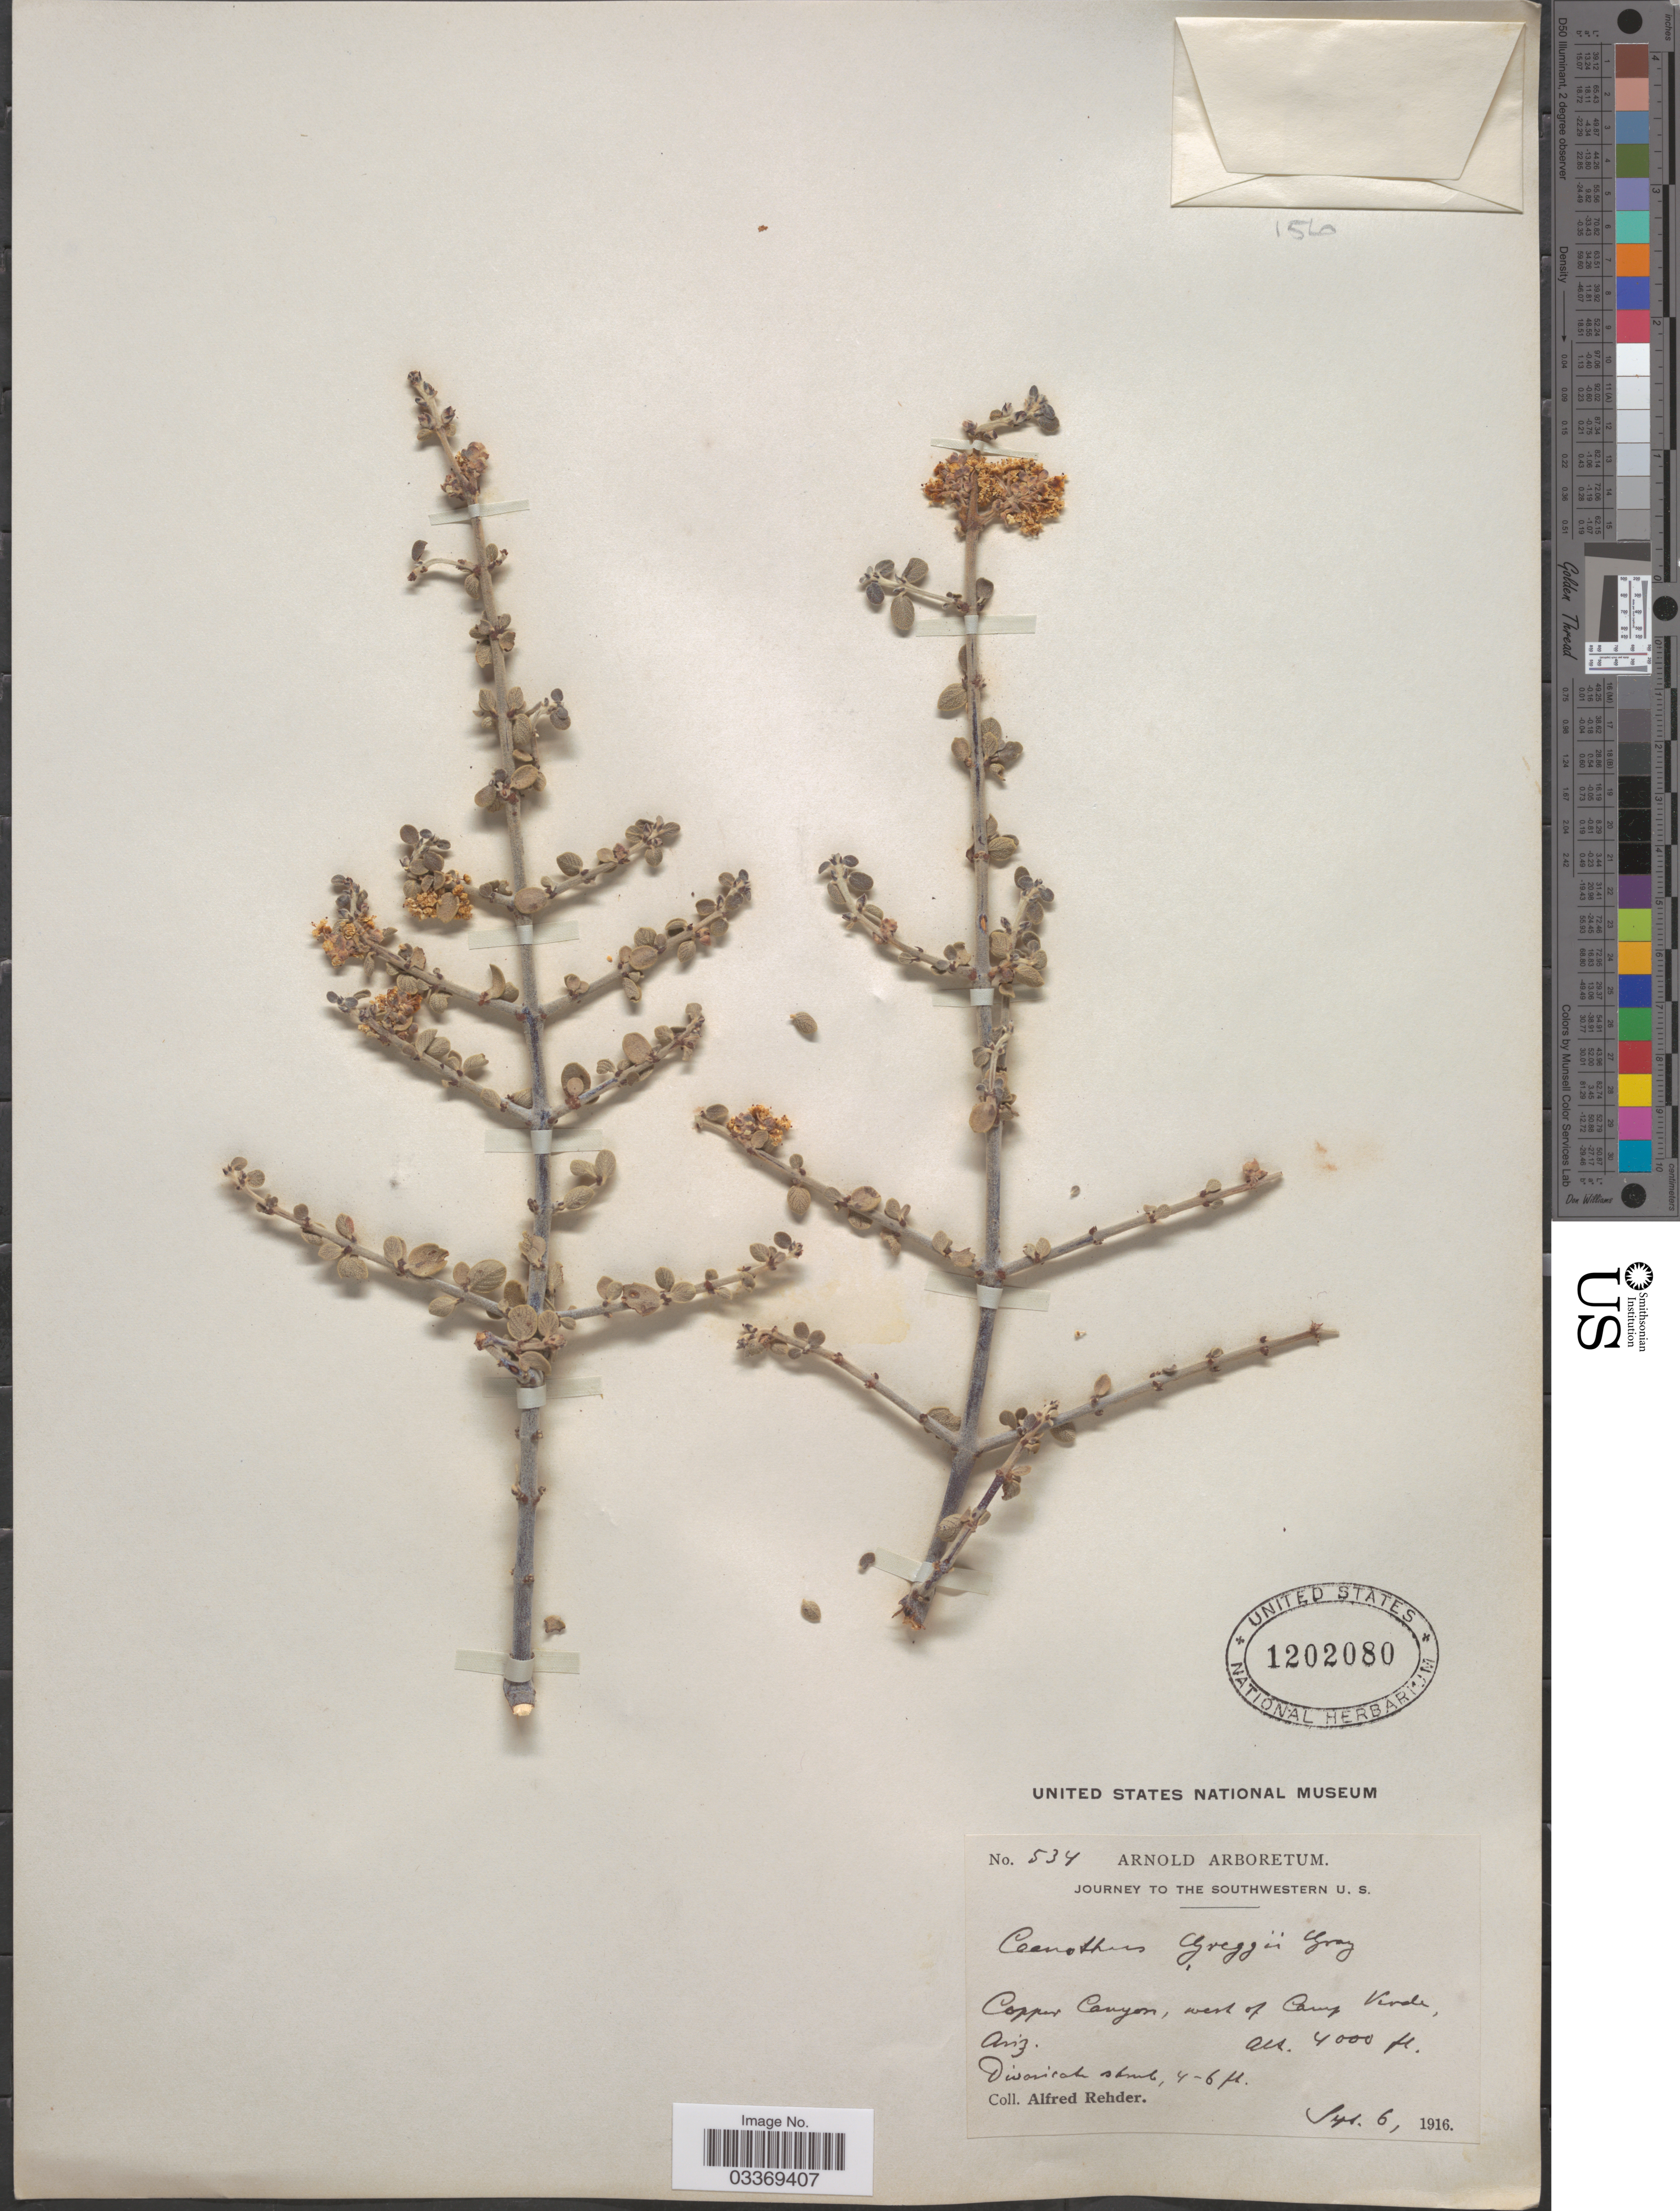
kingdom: Plantae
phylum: Tracheophyta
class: Magnoliopsida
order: Rosales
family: Rhamnaceae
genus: Ceanothus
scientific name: Ceanothus greggii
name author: A. Gray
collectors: A. Rehder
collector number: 534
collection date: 1916-09-06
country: United States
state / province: Arizona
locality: Southwestern U. S. Copper Canyon, west of Camp Verde.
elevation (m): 1219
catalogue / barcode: US 1202080